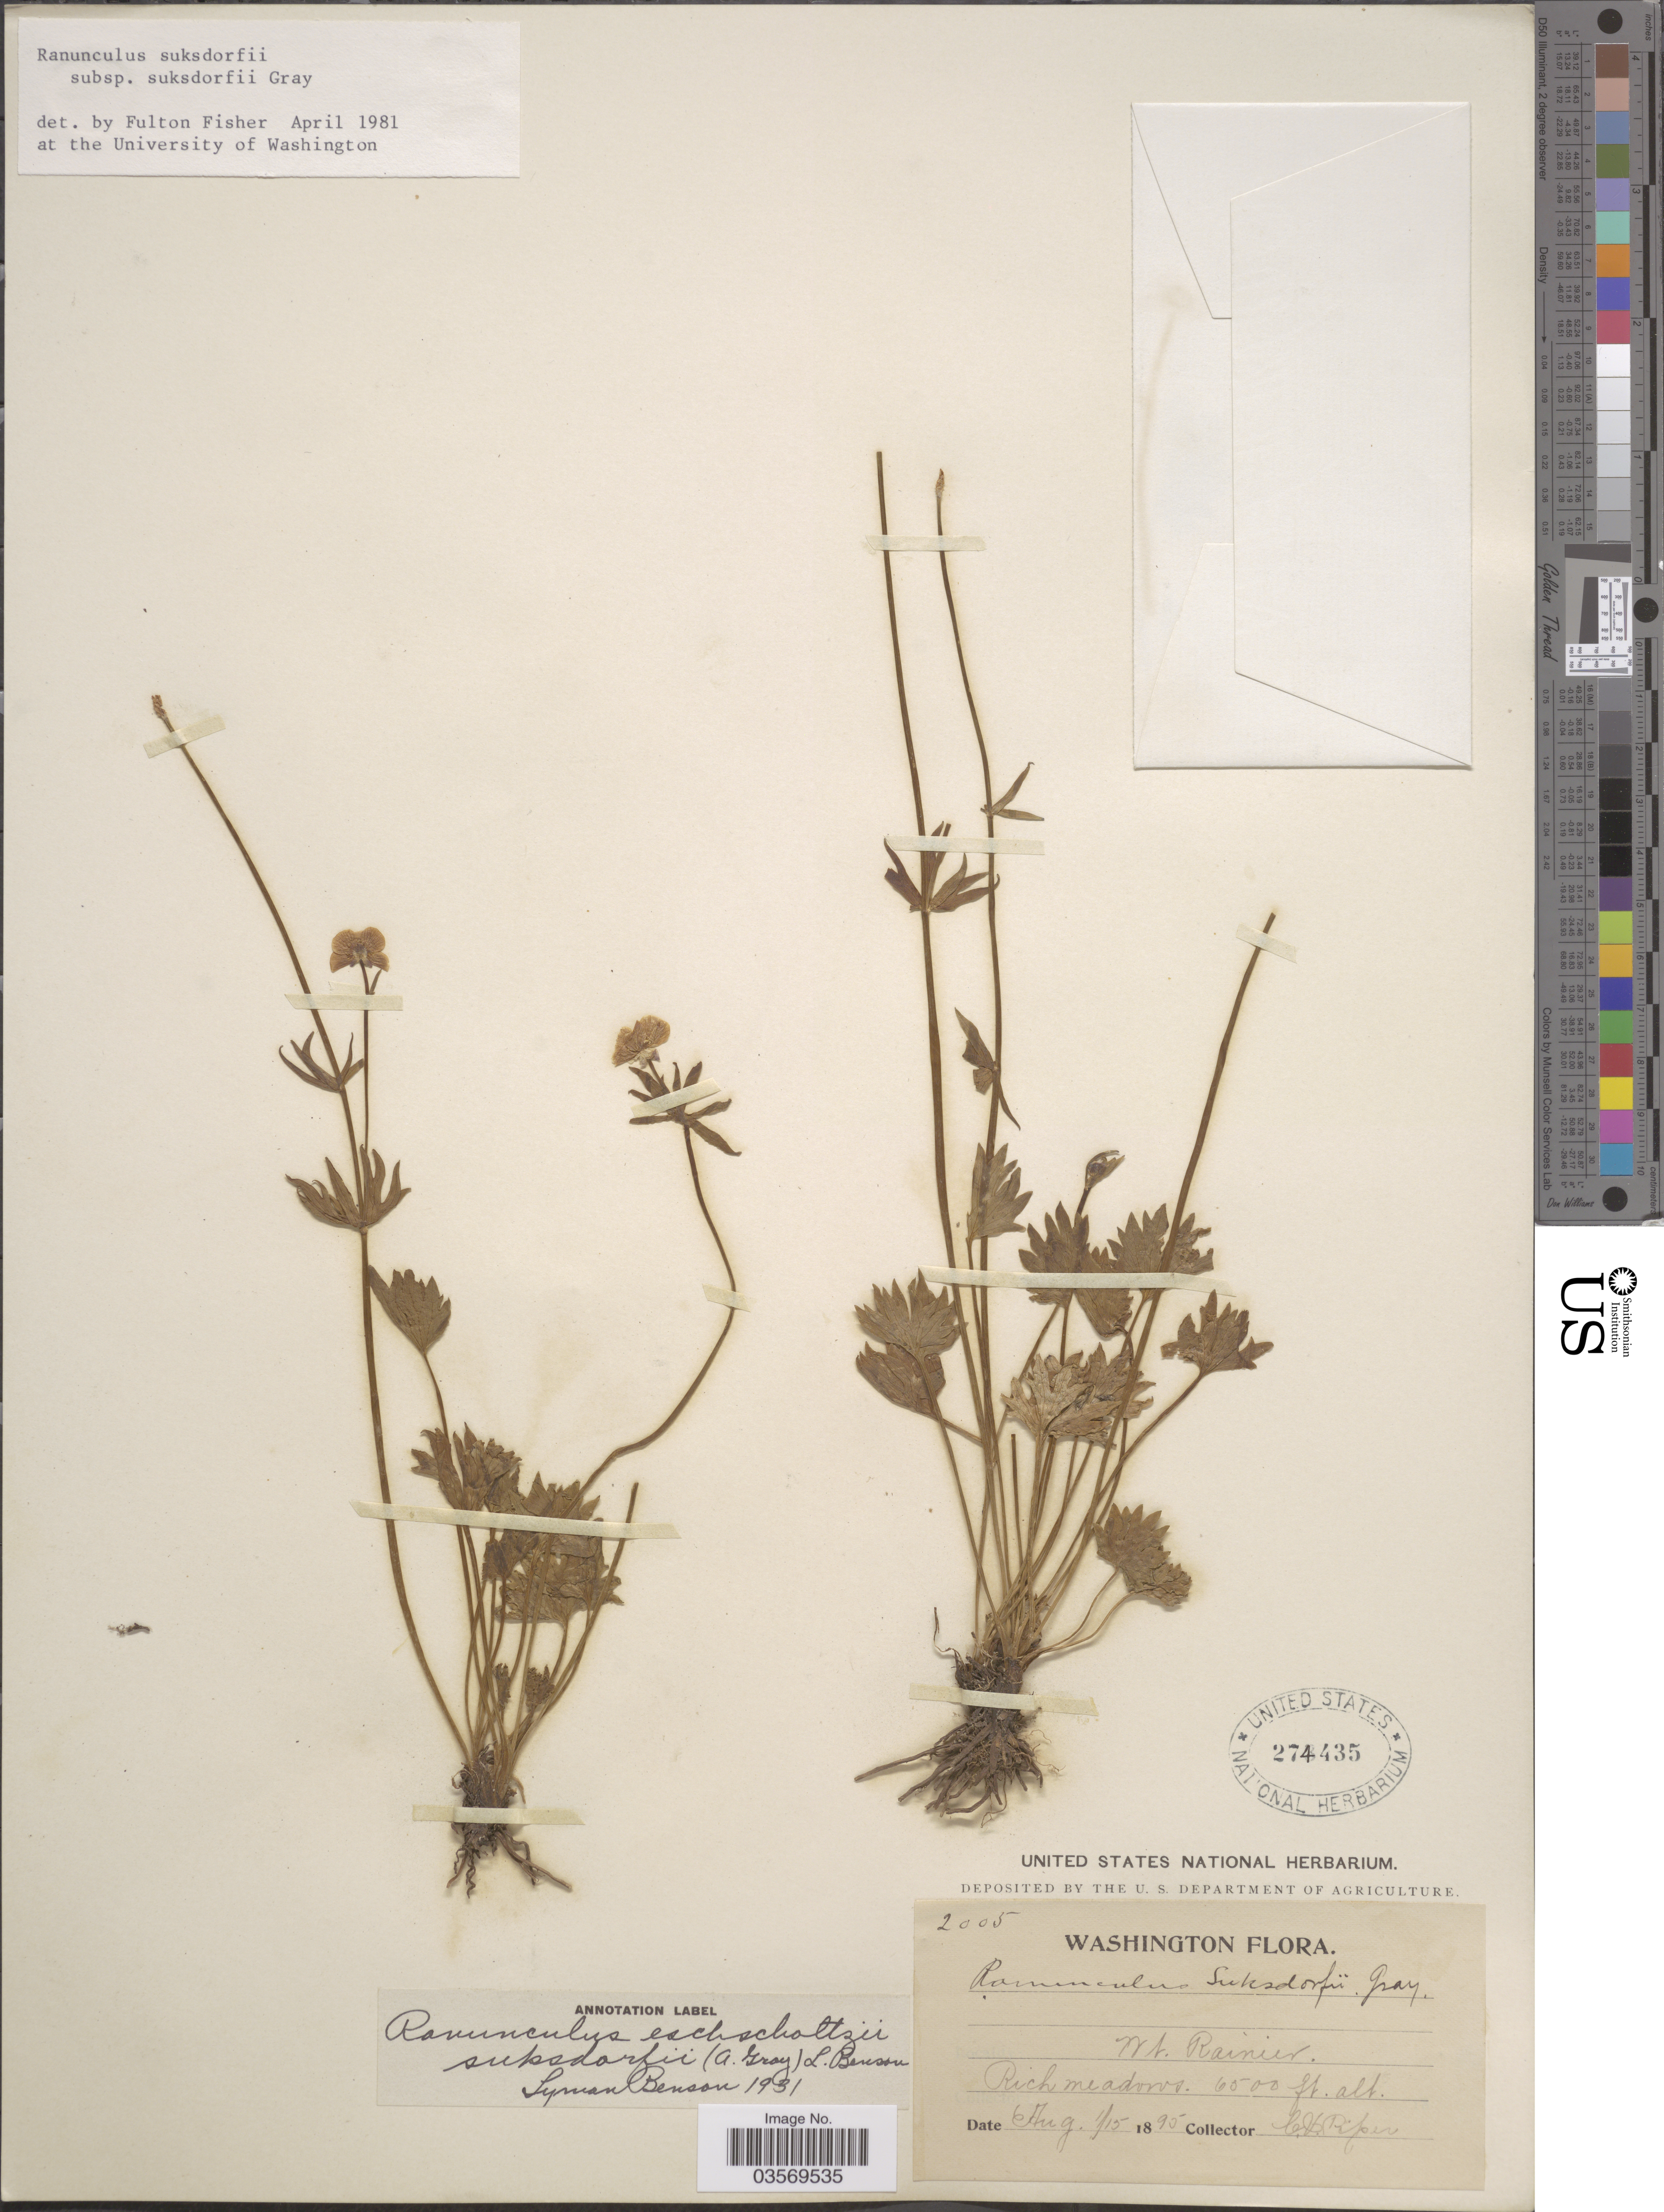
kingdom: Plantae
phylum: Tracheophyta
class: Magnoliopsida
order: Ranunculales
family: Ranunculaceae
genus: Ranunculus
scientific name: Ranunculus suksdorfii var. suksdorfii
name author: A. Gray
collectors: C. V. Piper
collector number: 2005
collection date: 1895-08-01/1895-08-15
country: United States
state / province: Washington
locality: Mt. Rainier.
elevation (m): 1981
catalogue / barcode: US 274435